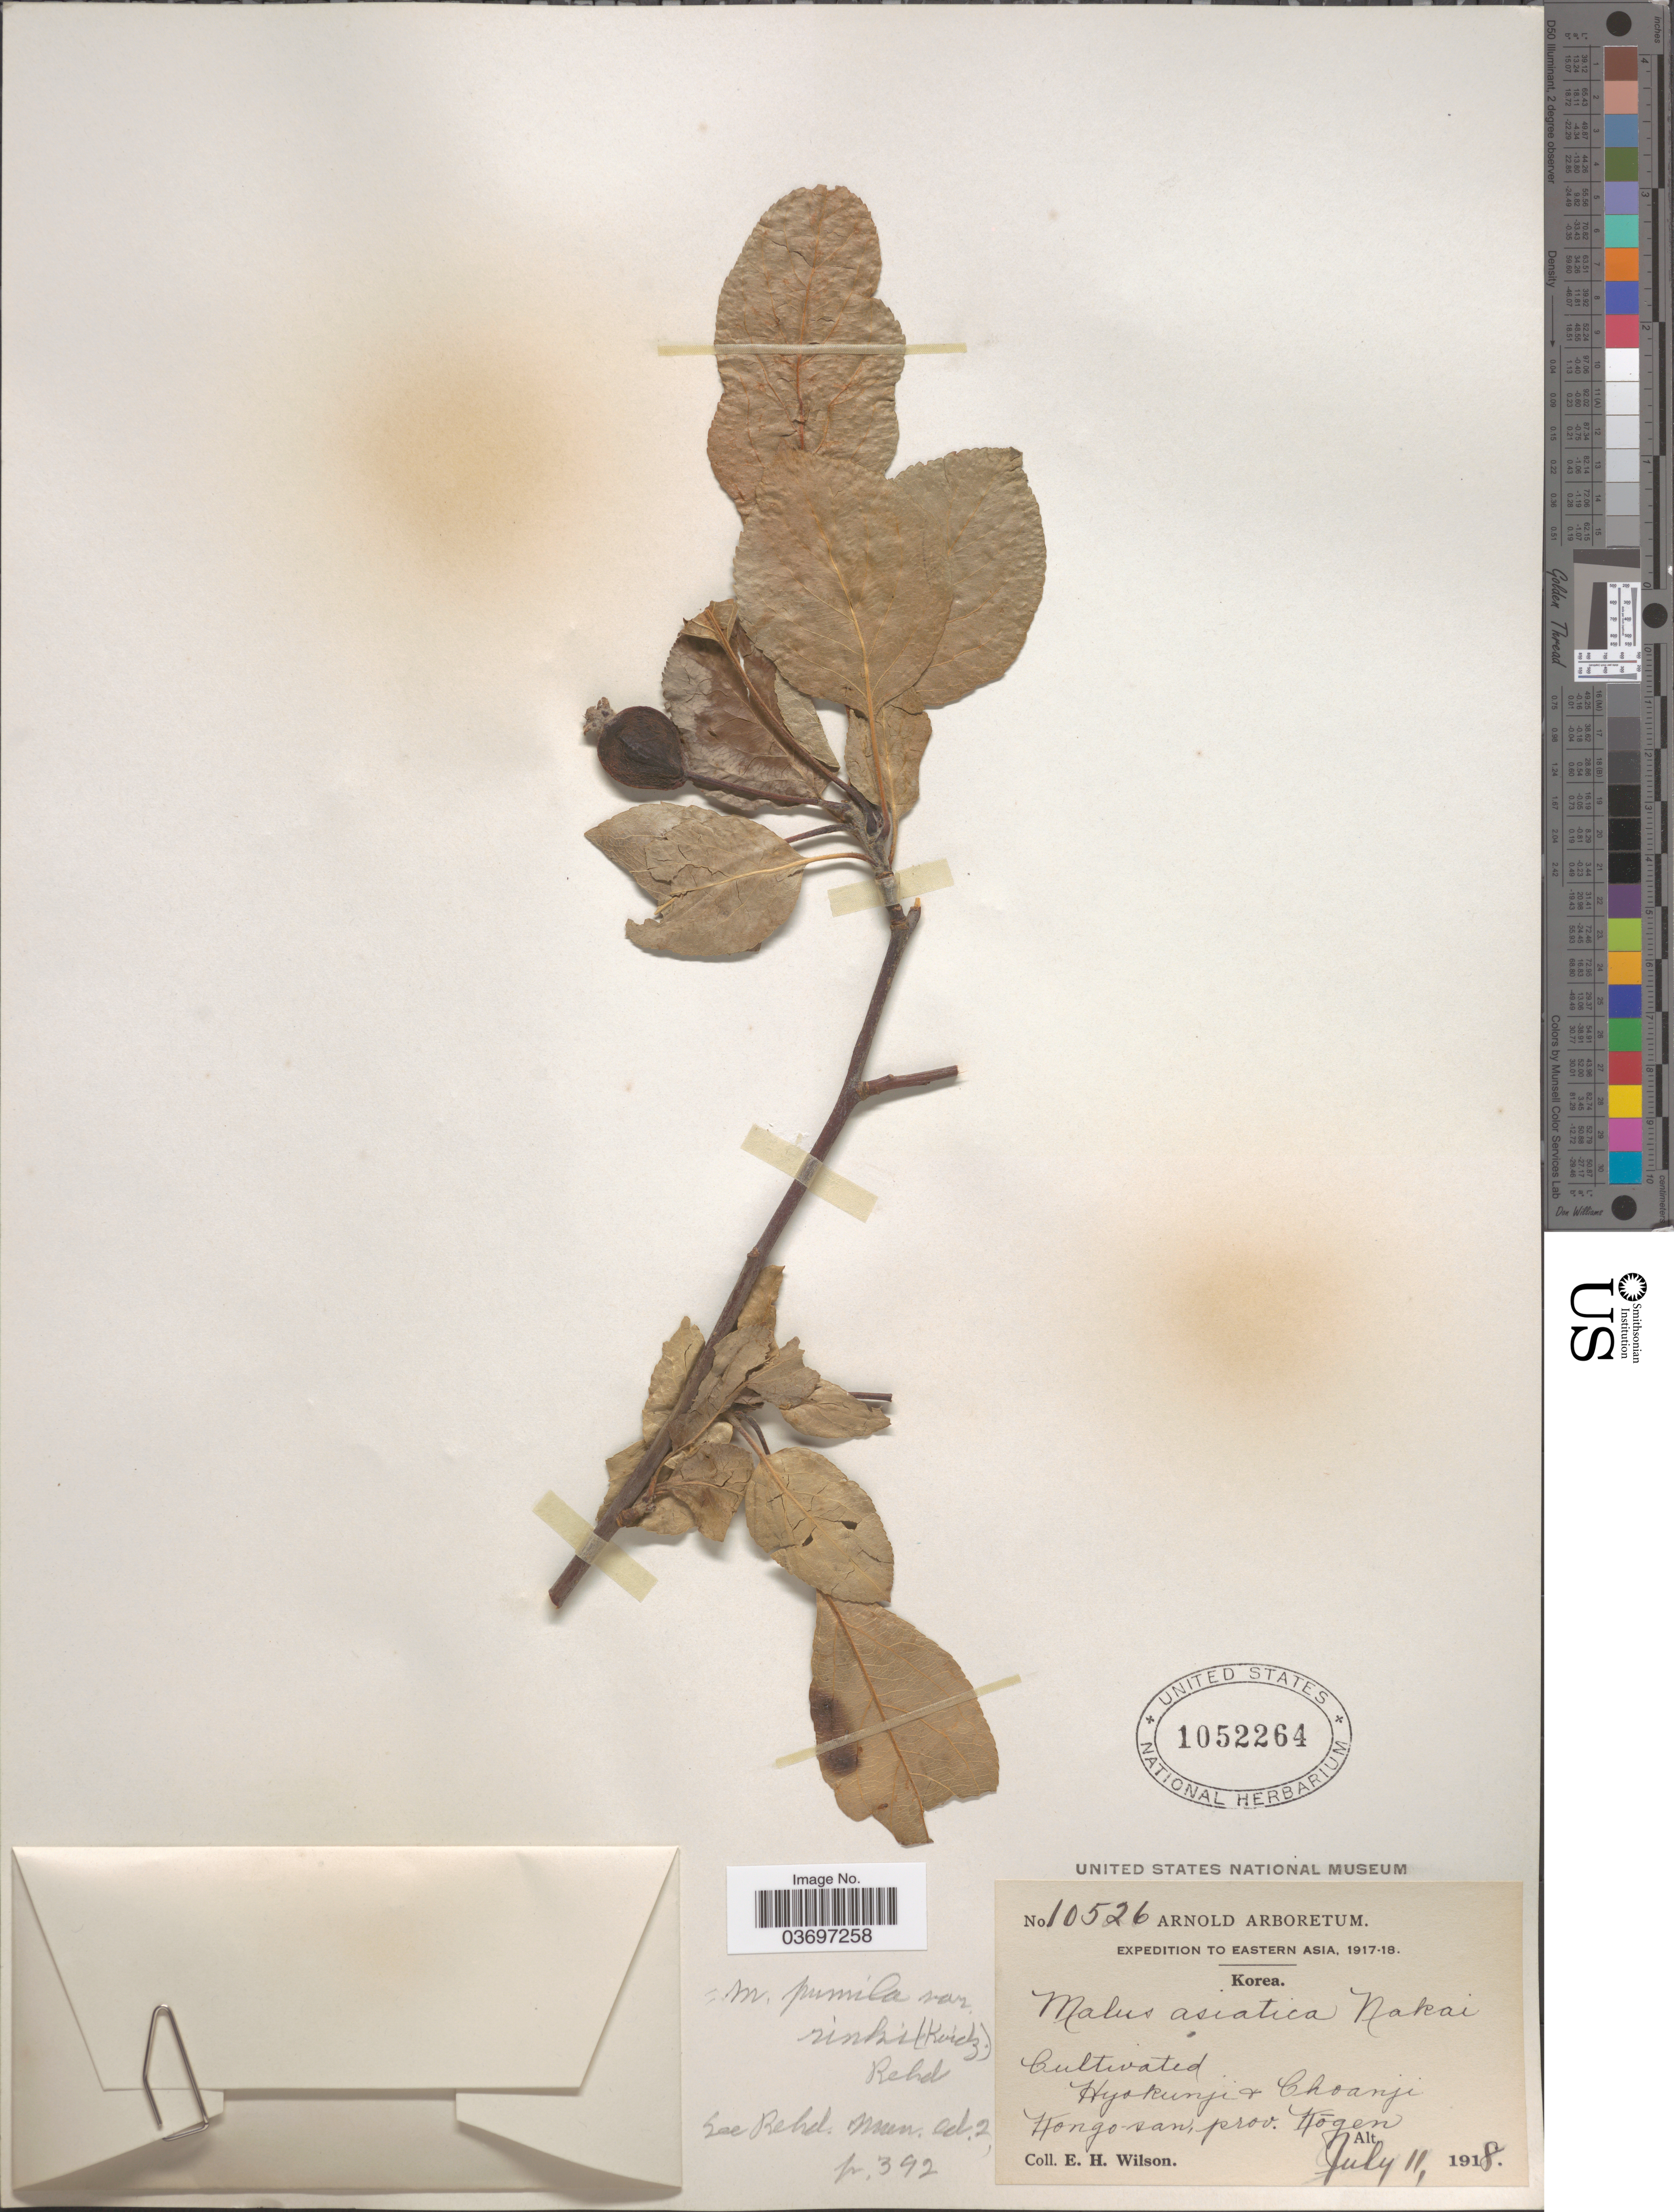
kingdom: Plantae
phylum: Tracheophyta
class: Magnoliopsida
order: Rosales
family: Rosaceae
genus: Malus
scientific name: Malus pumila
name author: Mill.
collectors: E. Wilson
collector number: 10526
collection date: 1918-07-11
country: North Korea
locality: Korea. Hyokunji & Choanji. Kongo-san,prov. Kogen.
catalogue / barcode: US 1052264